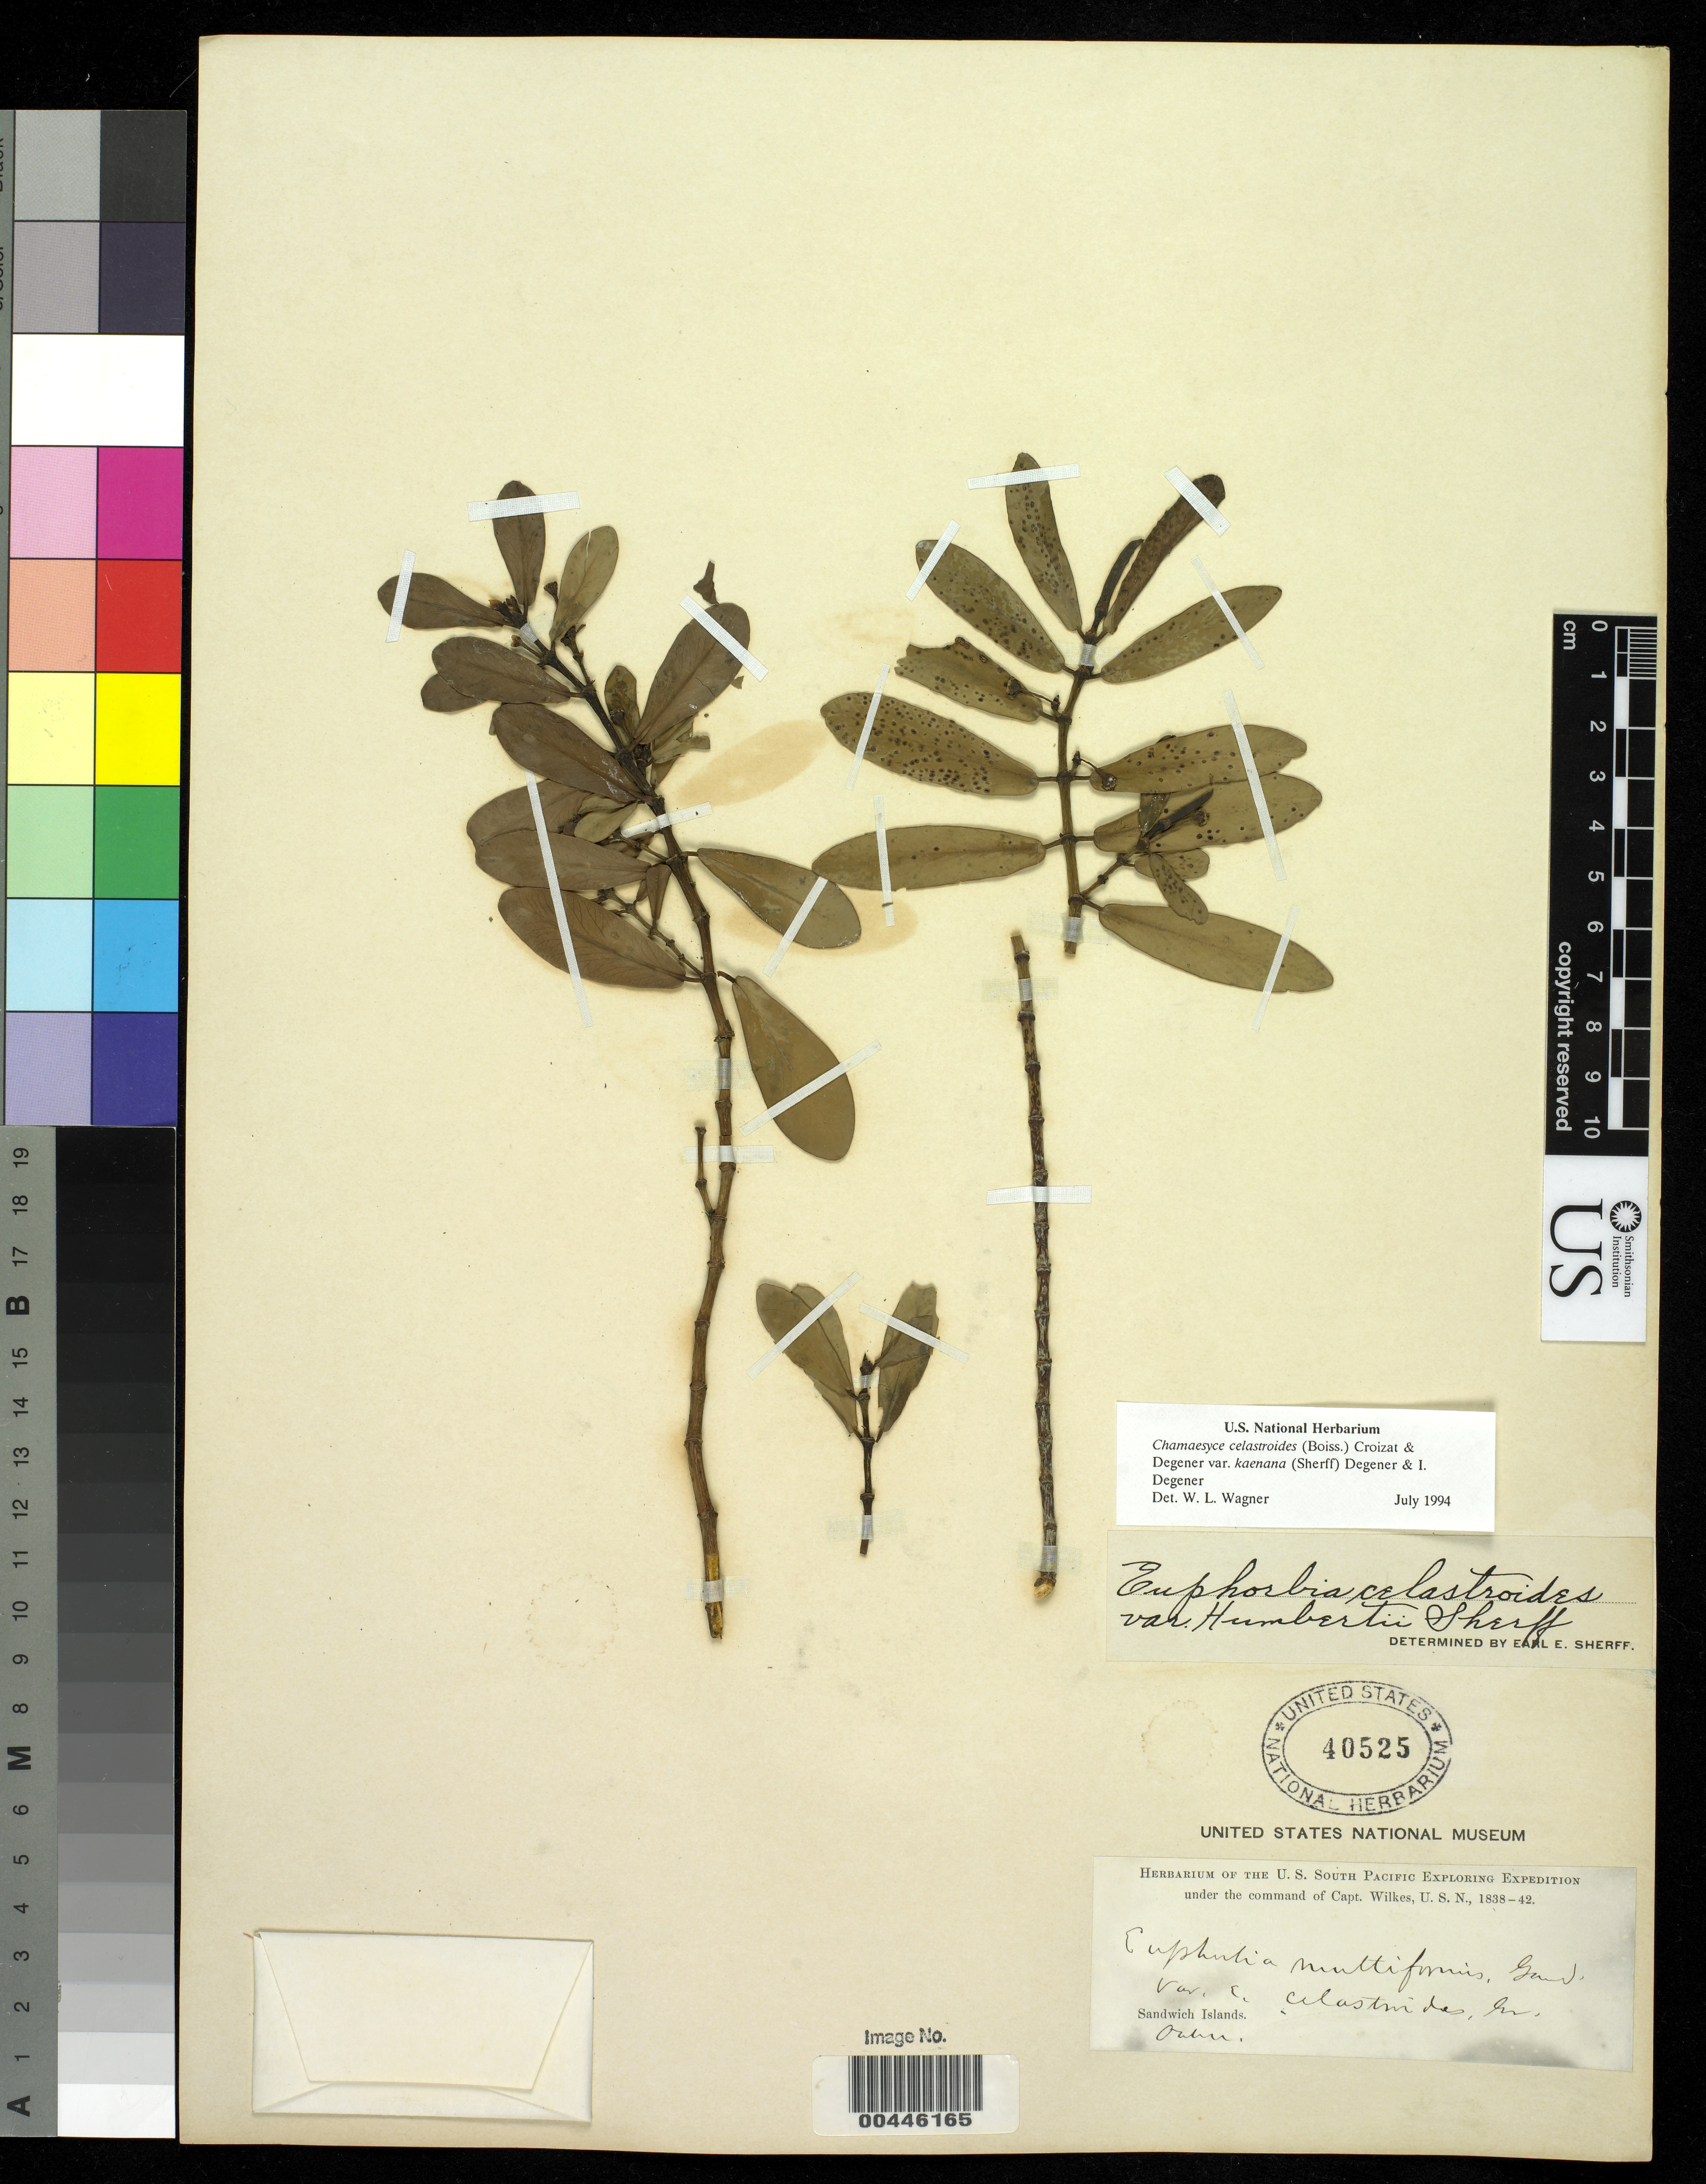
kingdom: Plantae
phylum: Tracheophyta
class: Magnoliopsida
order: Malpighiales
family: Euphorbiaceae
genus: Euphorbia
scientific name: Euphorbia celastroides var. kaenana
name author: Sherff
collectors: Wilkes Explor. Exped.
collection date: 1838/1842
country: United States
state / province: Hawaii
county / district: Honolulu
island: Oahu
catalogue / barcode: US 40525